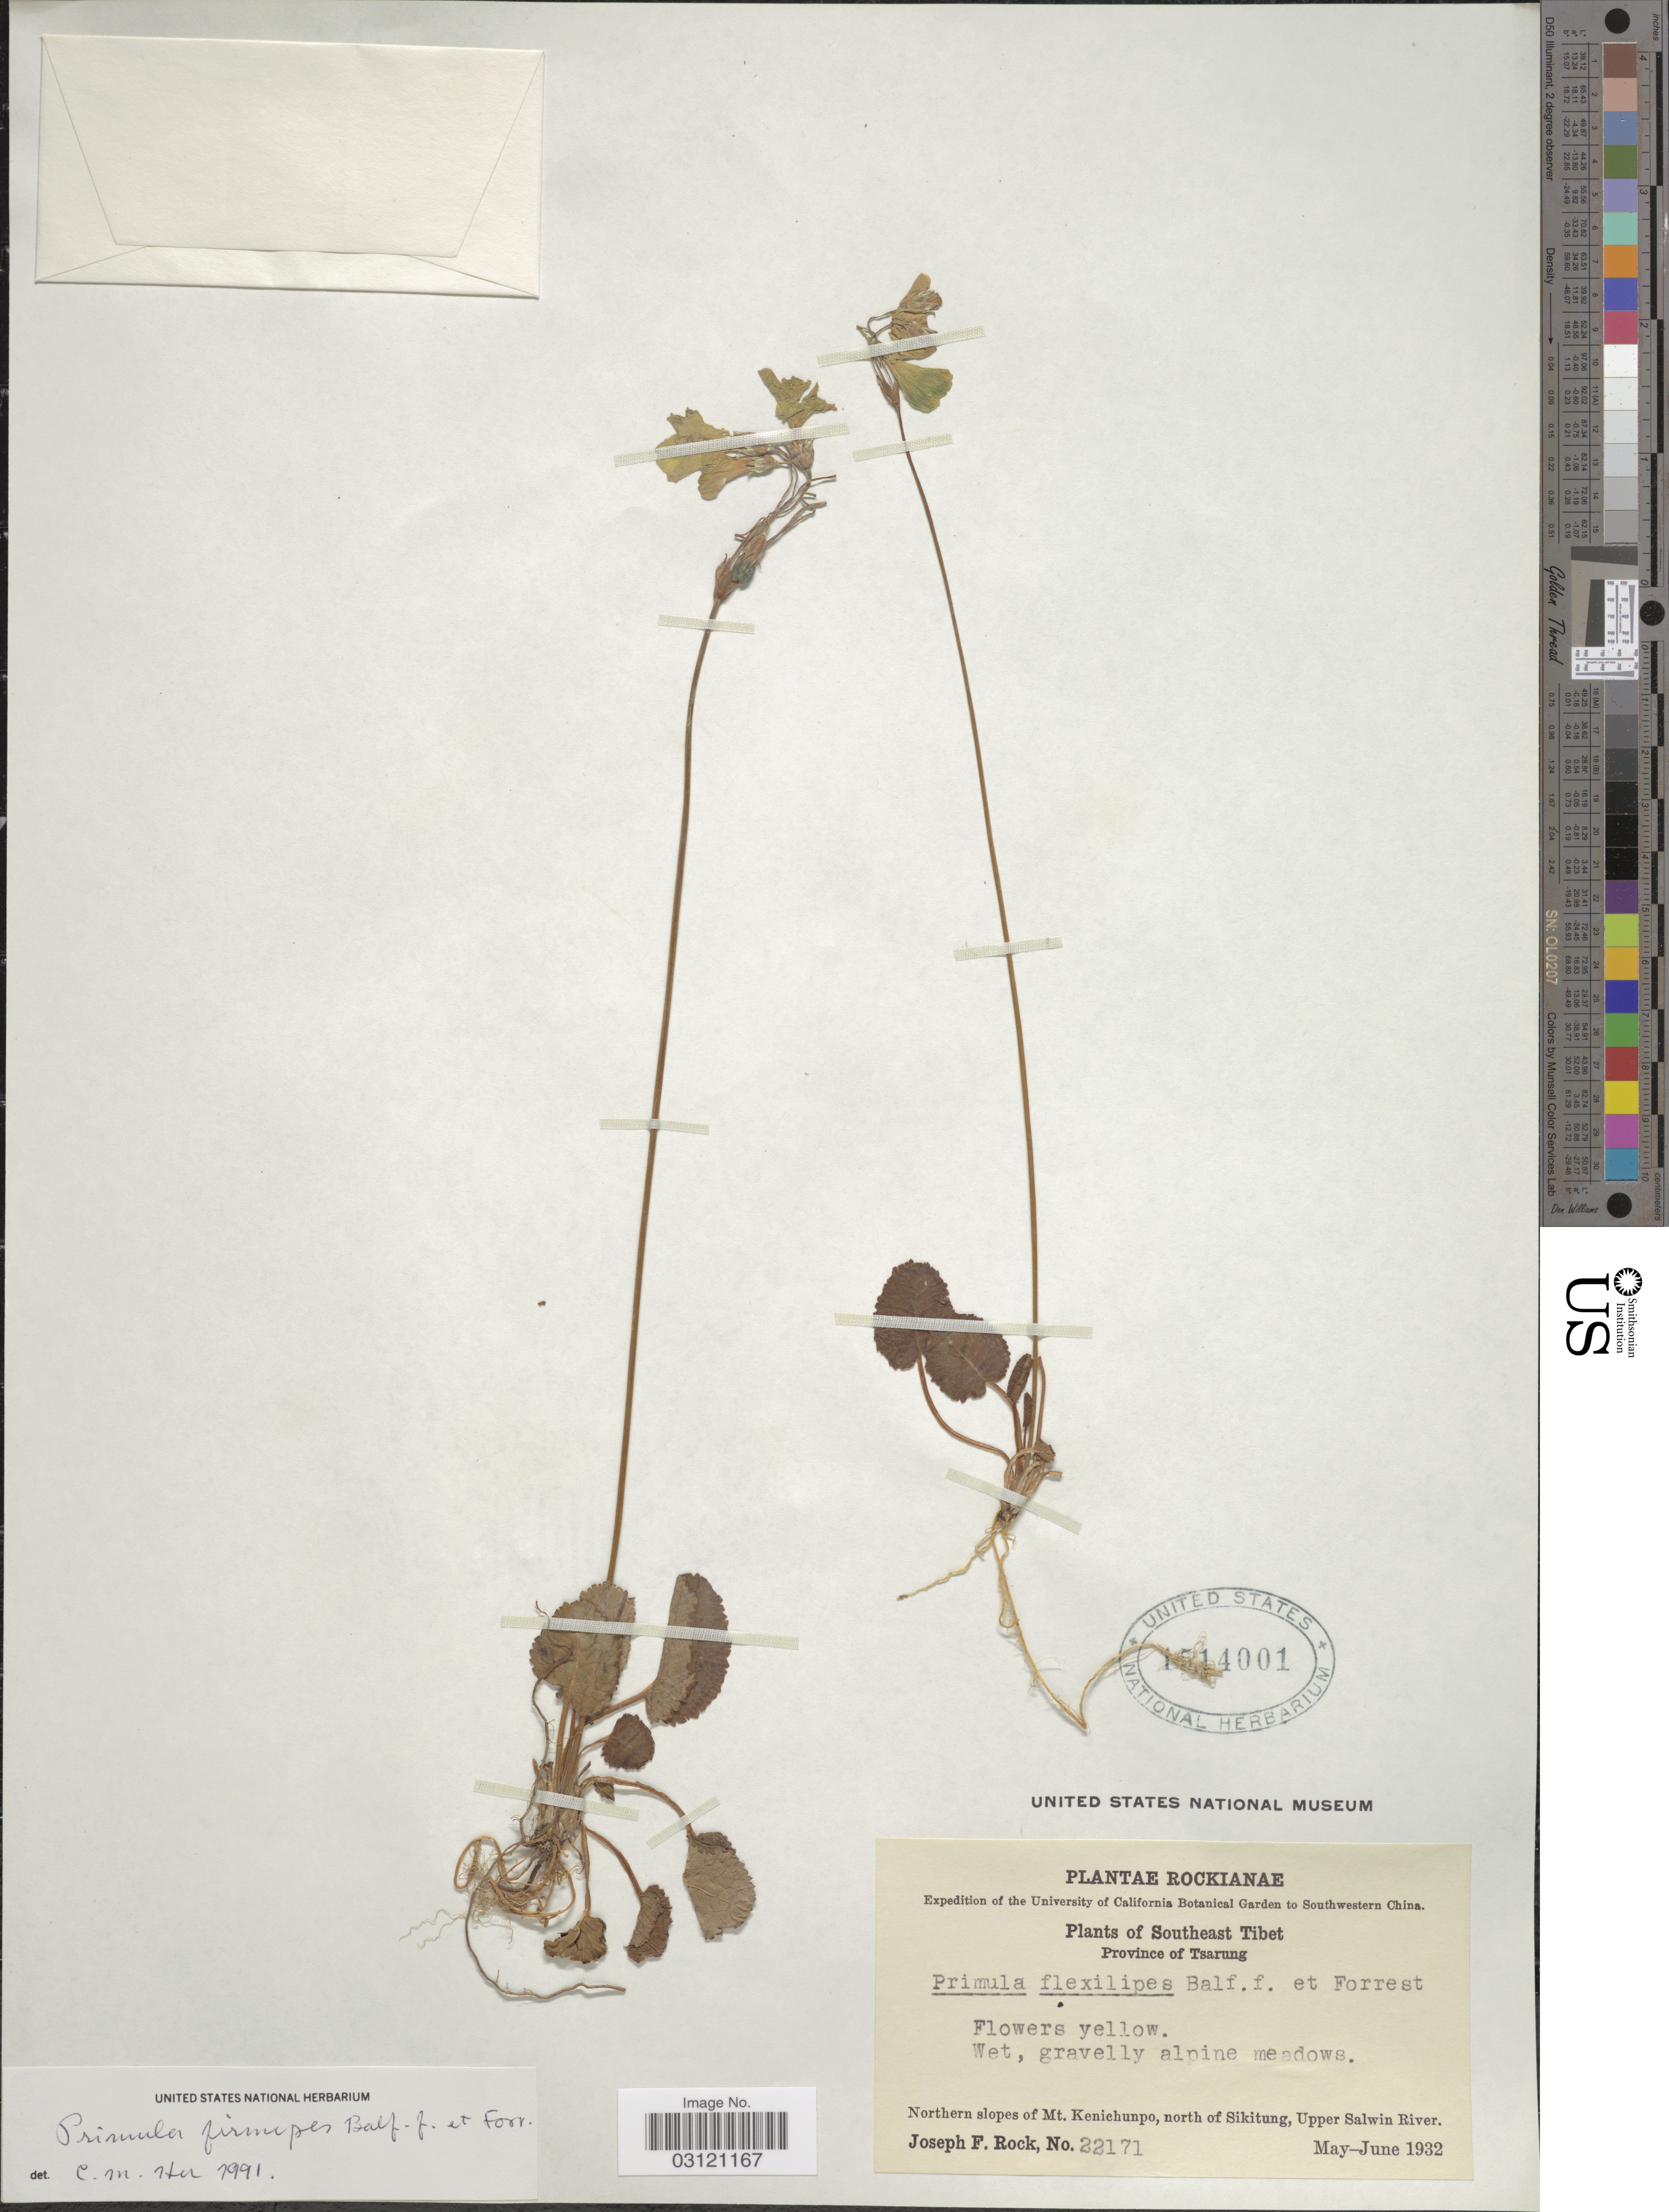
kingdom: Plantae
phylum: Tracheophyta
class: Magnoliopsida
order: Ericales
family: Primulaceae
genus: Primula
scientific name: Primula firmipes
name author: Balf. f. & Forrest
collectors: J. F. Rock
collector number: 22171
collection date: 1932-05/1932-06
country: China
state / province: Xizang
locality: Southeast Tibet, Province of Tsarung, Northern slopes of Mt. Kenichunpo, north of Sikitung, Upper Salwin River, Southwestern China.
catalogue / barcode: US 1514001